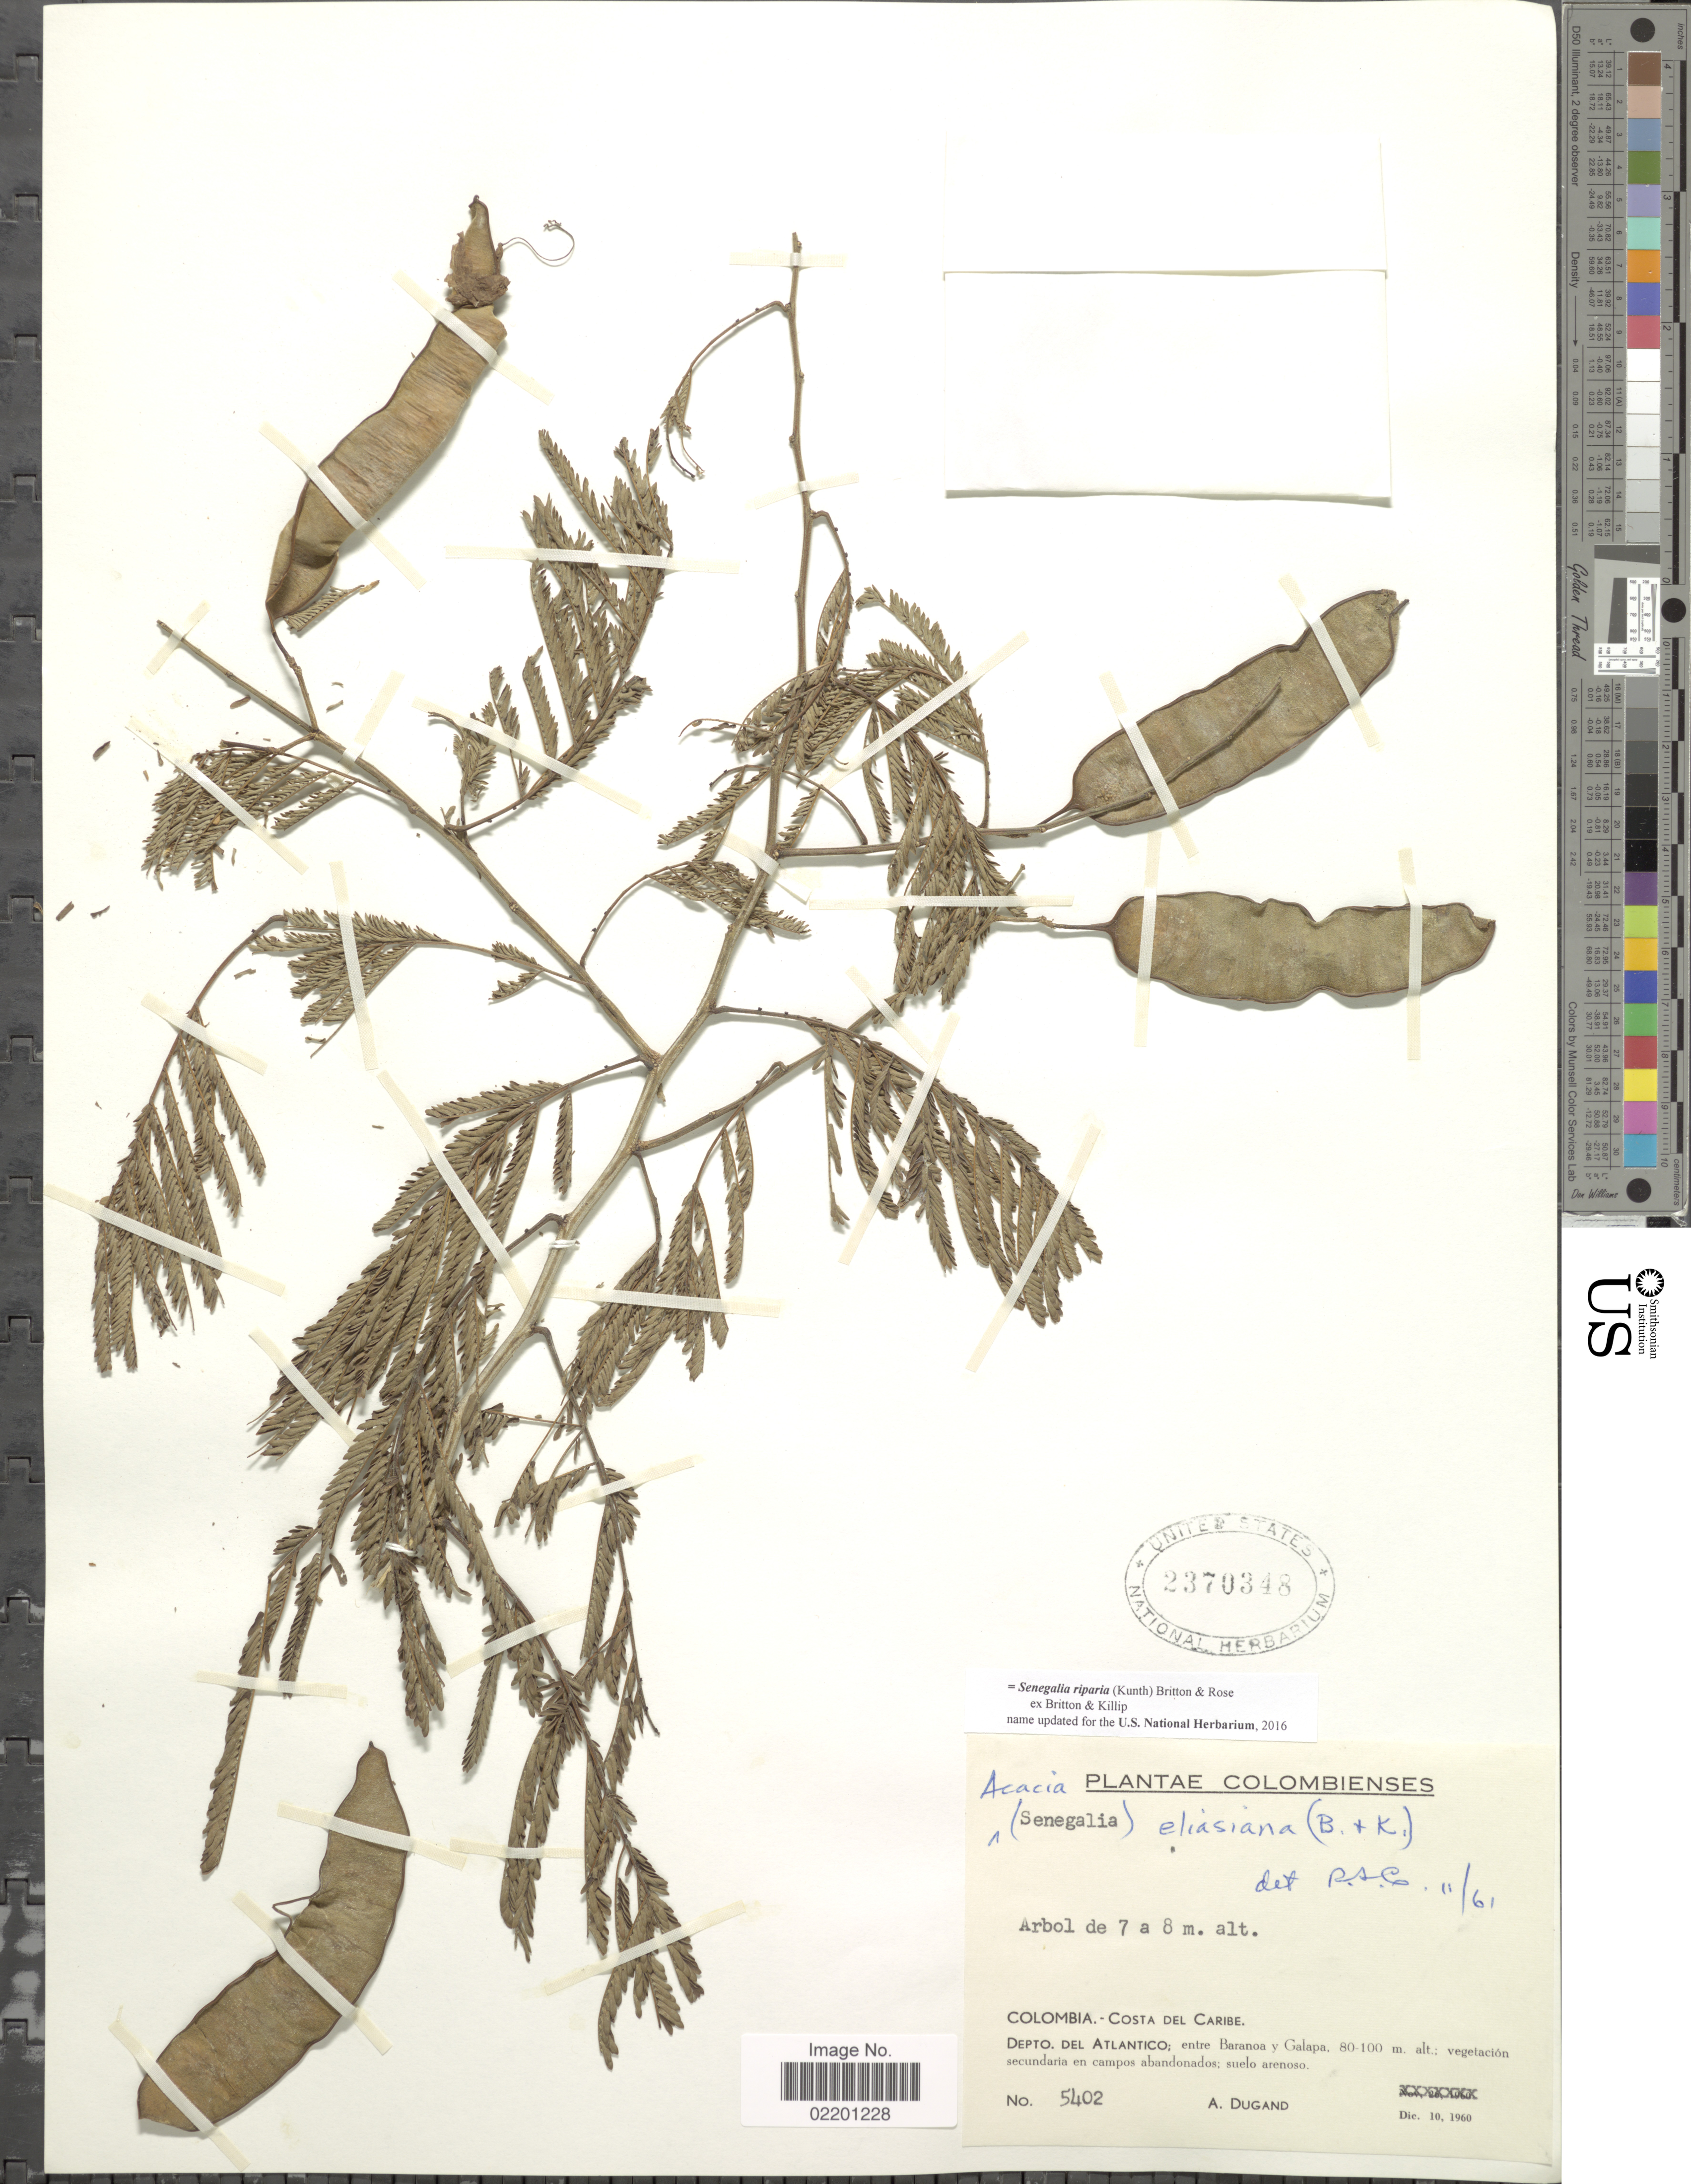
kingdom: Plantae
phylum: Tracheophyta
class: Magnoliopsida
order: Fabales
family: Fabaceae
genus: Senegalia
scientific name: Senegalia riparia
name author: (Kunth) Britton & Rose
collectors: A. Dugand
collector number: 5402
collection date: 1960-12-10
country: Colombia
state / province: Atlántico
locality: Costa del Caribe. Depto. del Atlantico; entre Baranoa y Galapa. Vegetacion secundaria en campos abandonados; suelo arenoso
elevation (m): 80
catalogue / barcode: US 2370348